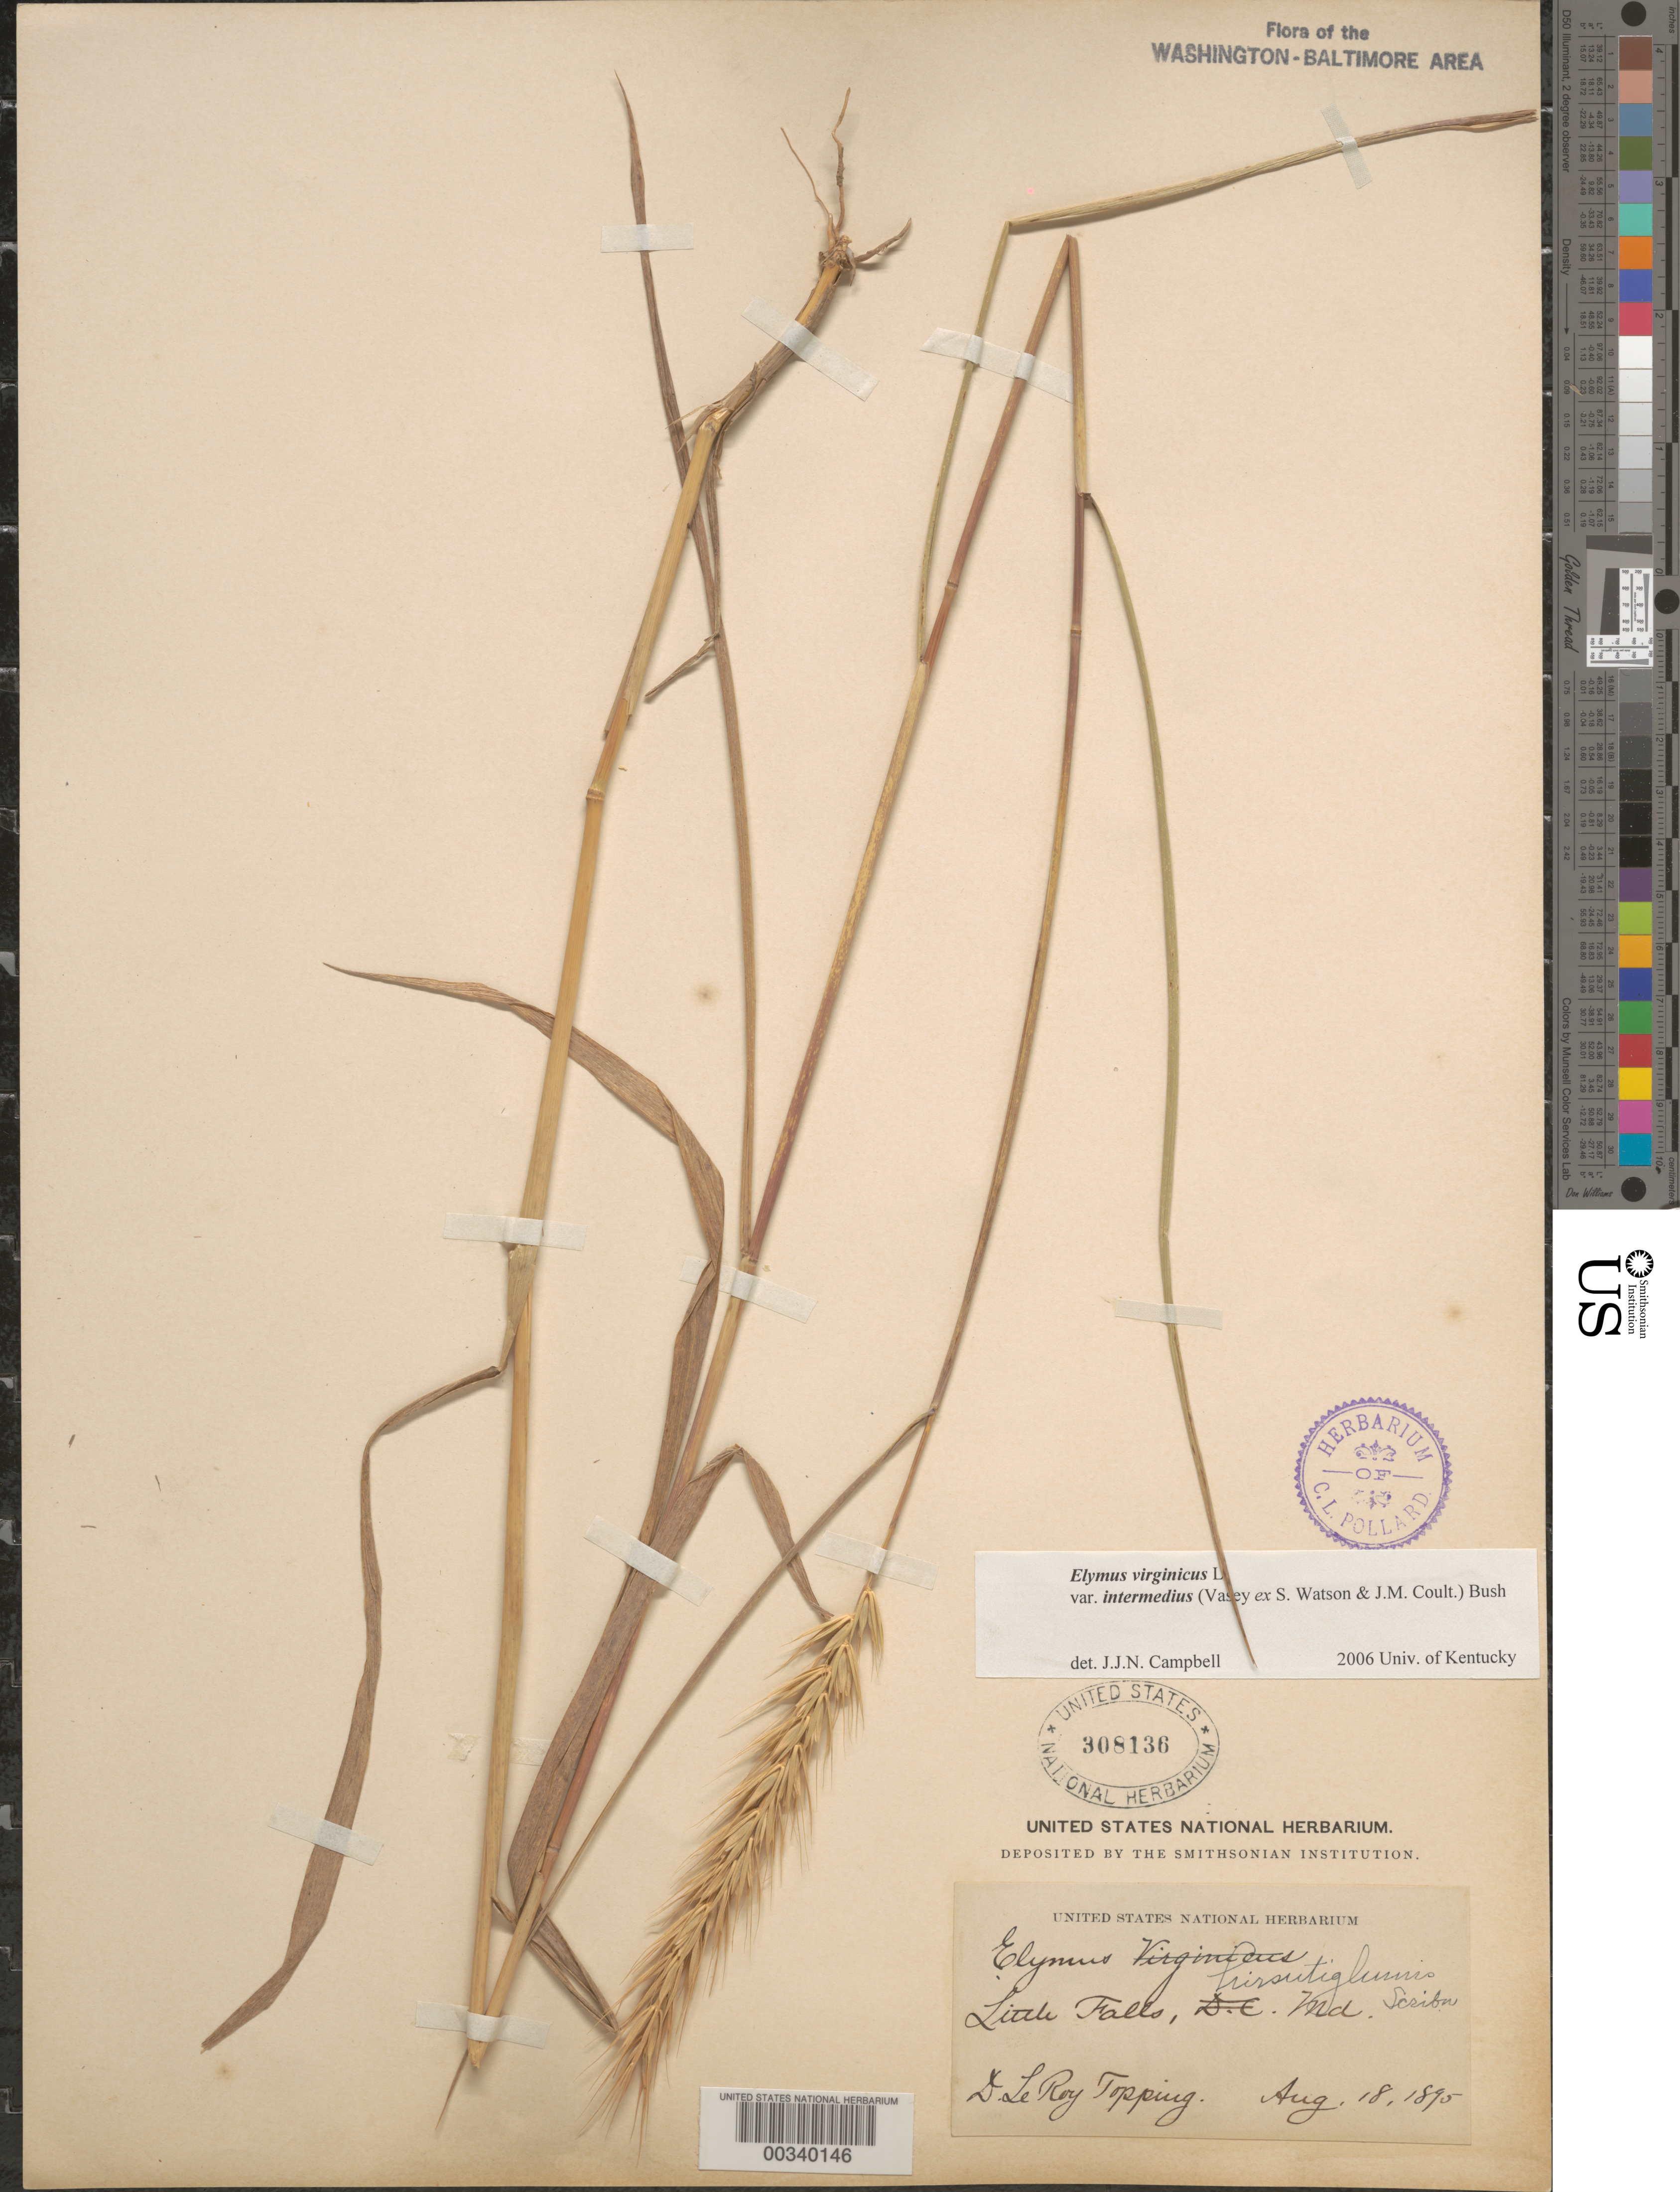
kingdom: Plantae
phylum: Tracheophyta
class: Liliopsida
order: Poales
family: Poaceae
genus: Elymus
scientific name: Elymus virginicus var. intermedius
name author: L.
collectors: D. L. Topping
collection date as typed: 18 Aug 1895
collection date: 1895-08-18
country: United States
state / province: Maryland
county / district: Montgomery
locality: Little Falls C. & O. Canal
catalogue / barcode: US 308136